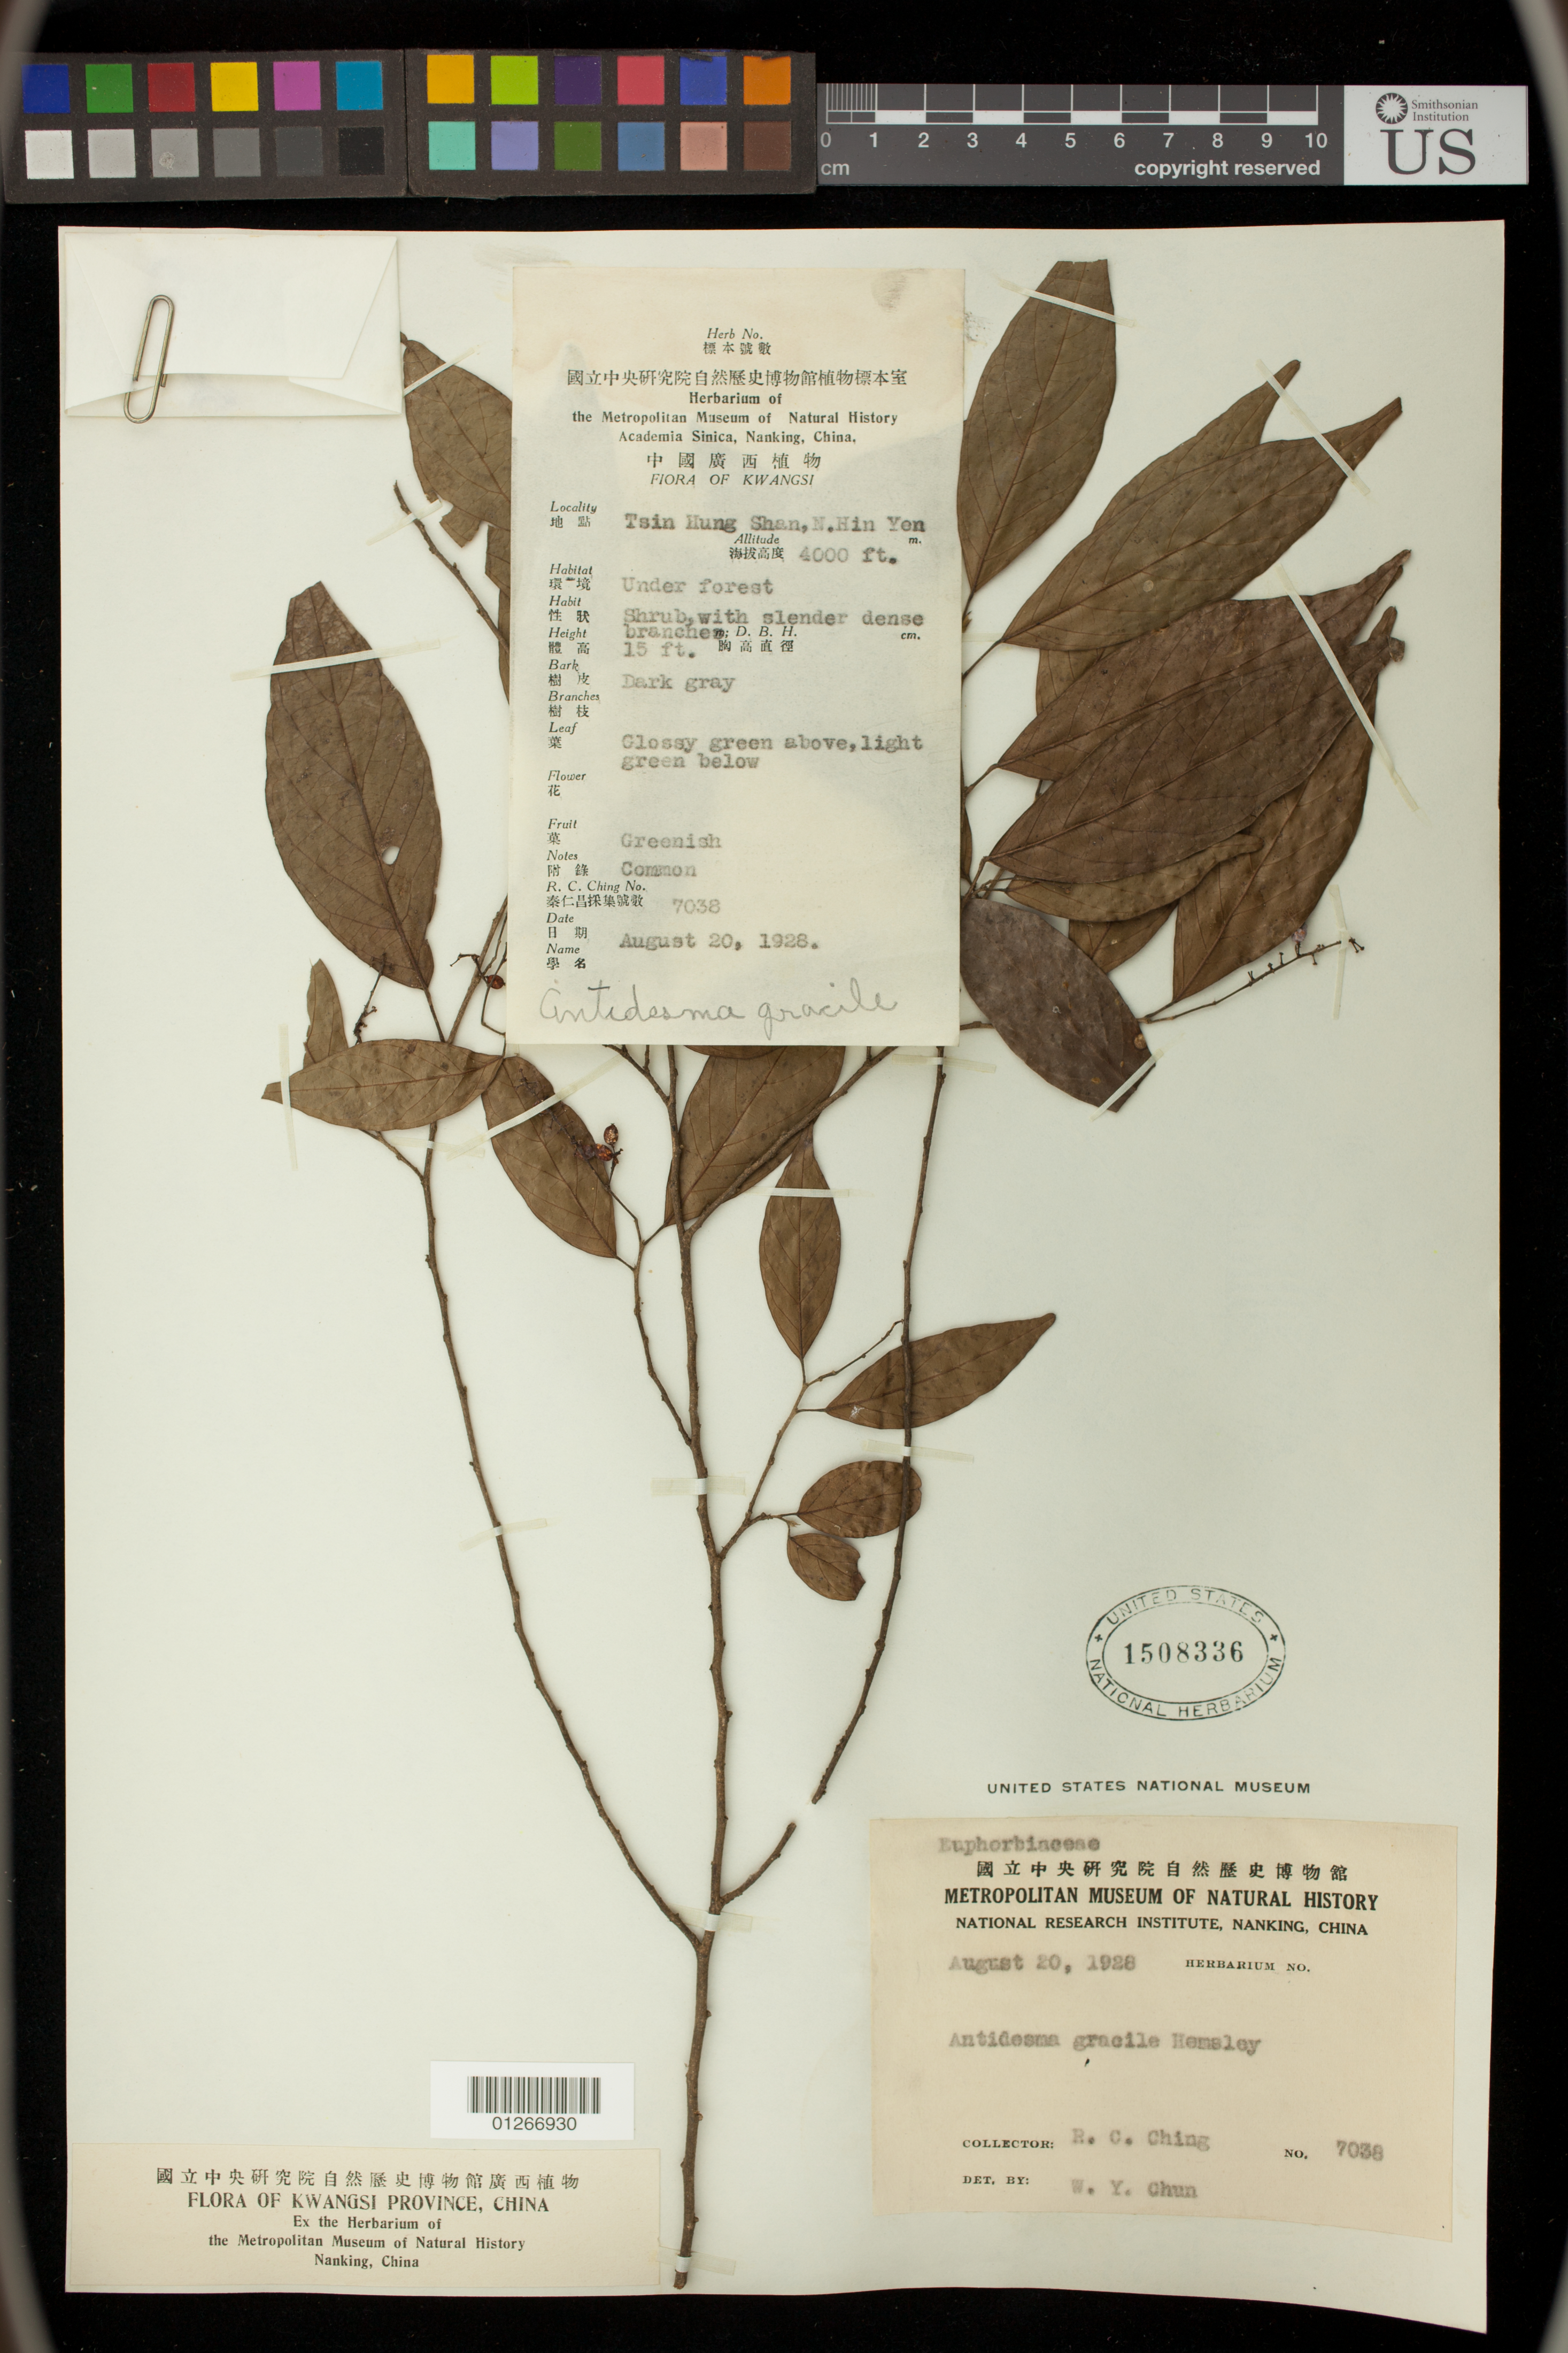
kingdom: Plantae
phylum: Tracheophyta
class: Magnoliopsida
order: Malpighiales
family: Phyllanthaceae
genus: Antidesma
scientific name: Antidesma gracile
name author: Hemsl.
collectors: R. C. Ching & W. Y. Chun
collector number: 7038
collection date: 1926-08-20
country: China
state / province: Jiangsu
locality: Tsin Hung Shan, N Hin Yen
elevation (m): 1219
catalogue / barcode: US 1508336